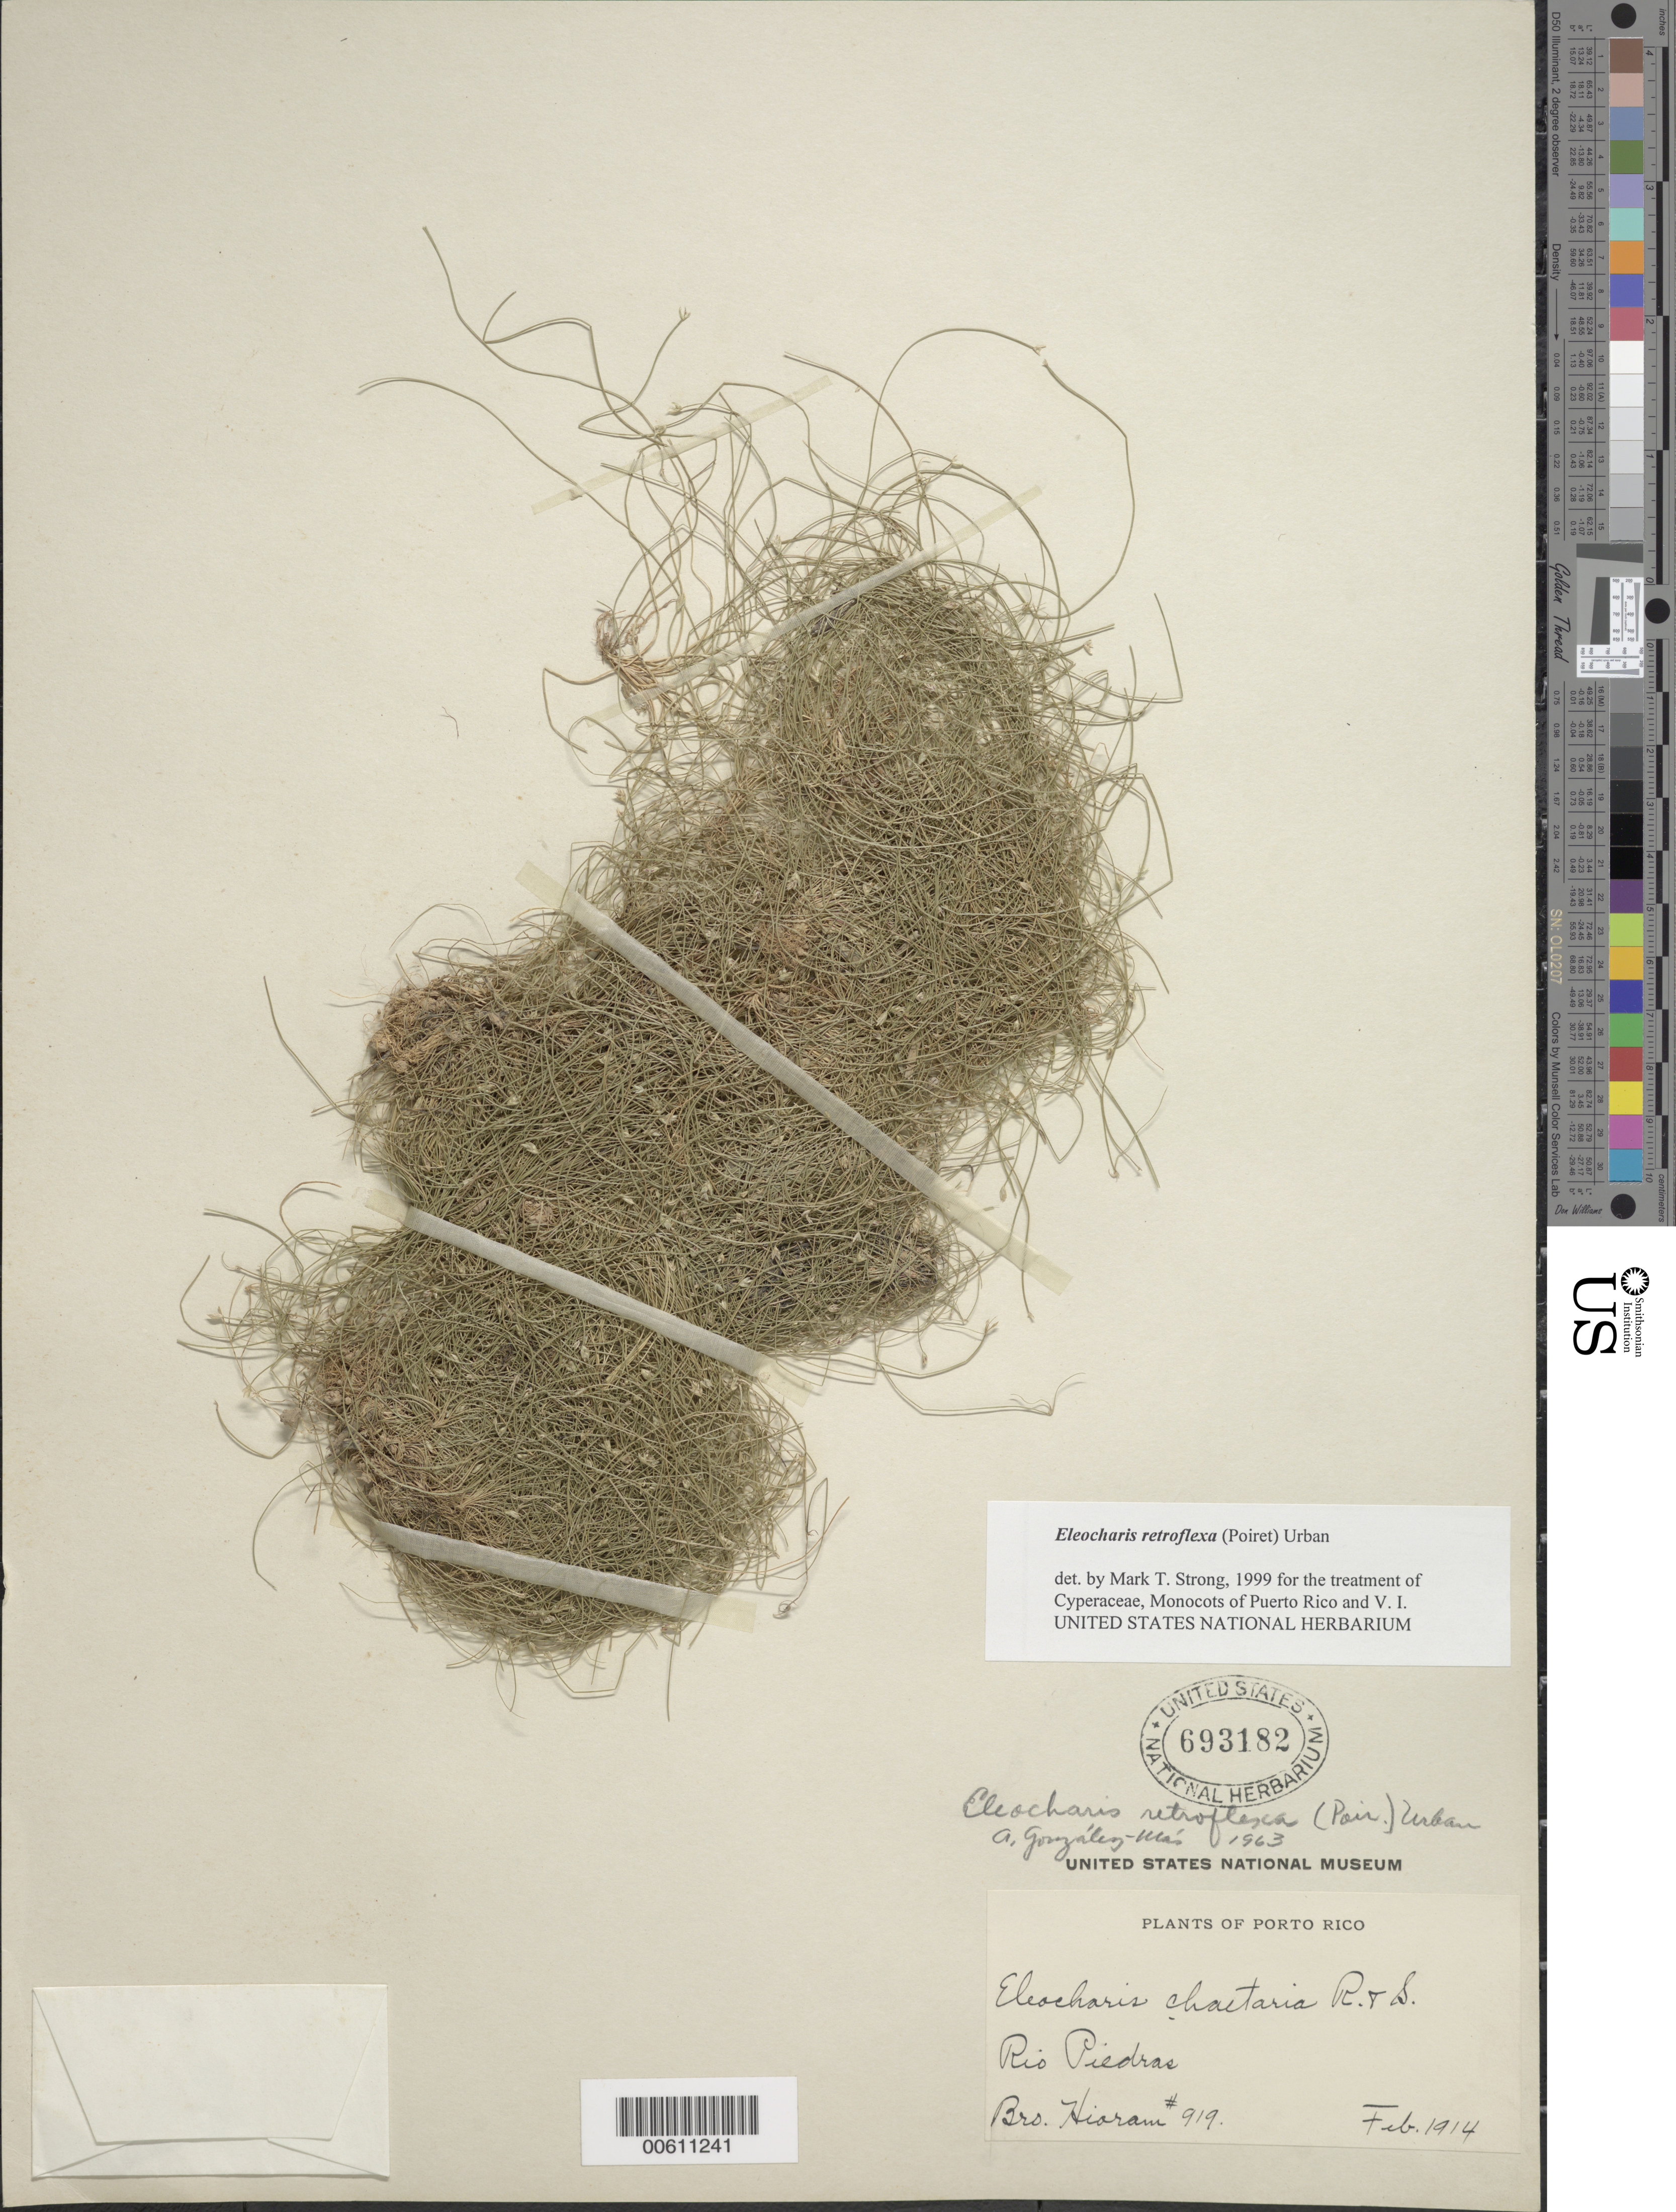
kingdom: Plantae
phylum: Tracheophyta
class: Liliopsida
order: Poales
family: Cyperaceae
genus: Eleocharis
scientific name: Eleocharis retroflexa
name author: (Poir.) Urb.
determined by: Strong, M. T., (US), Smithsonian Institution - National Museum of Natural History (UNITED STATES)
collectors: Bro. Hioram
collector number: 919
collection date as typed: Feb 1914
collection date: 1914-02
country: Puerto Rico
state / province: San Juan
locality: Rio Piedras.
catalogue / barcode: US 693182